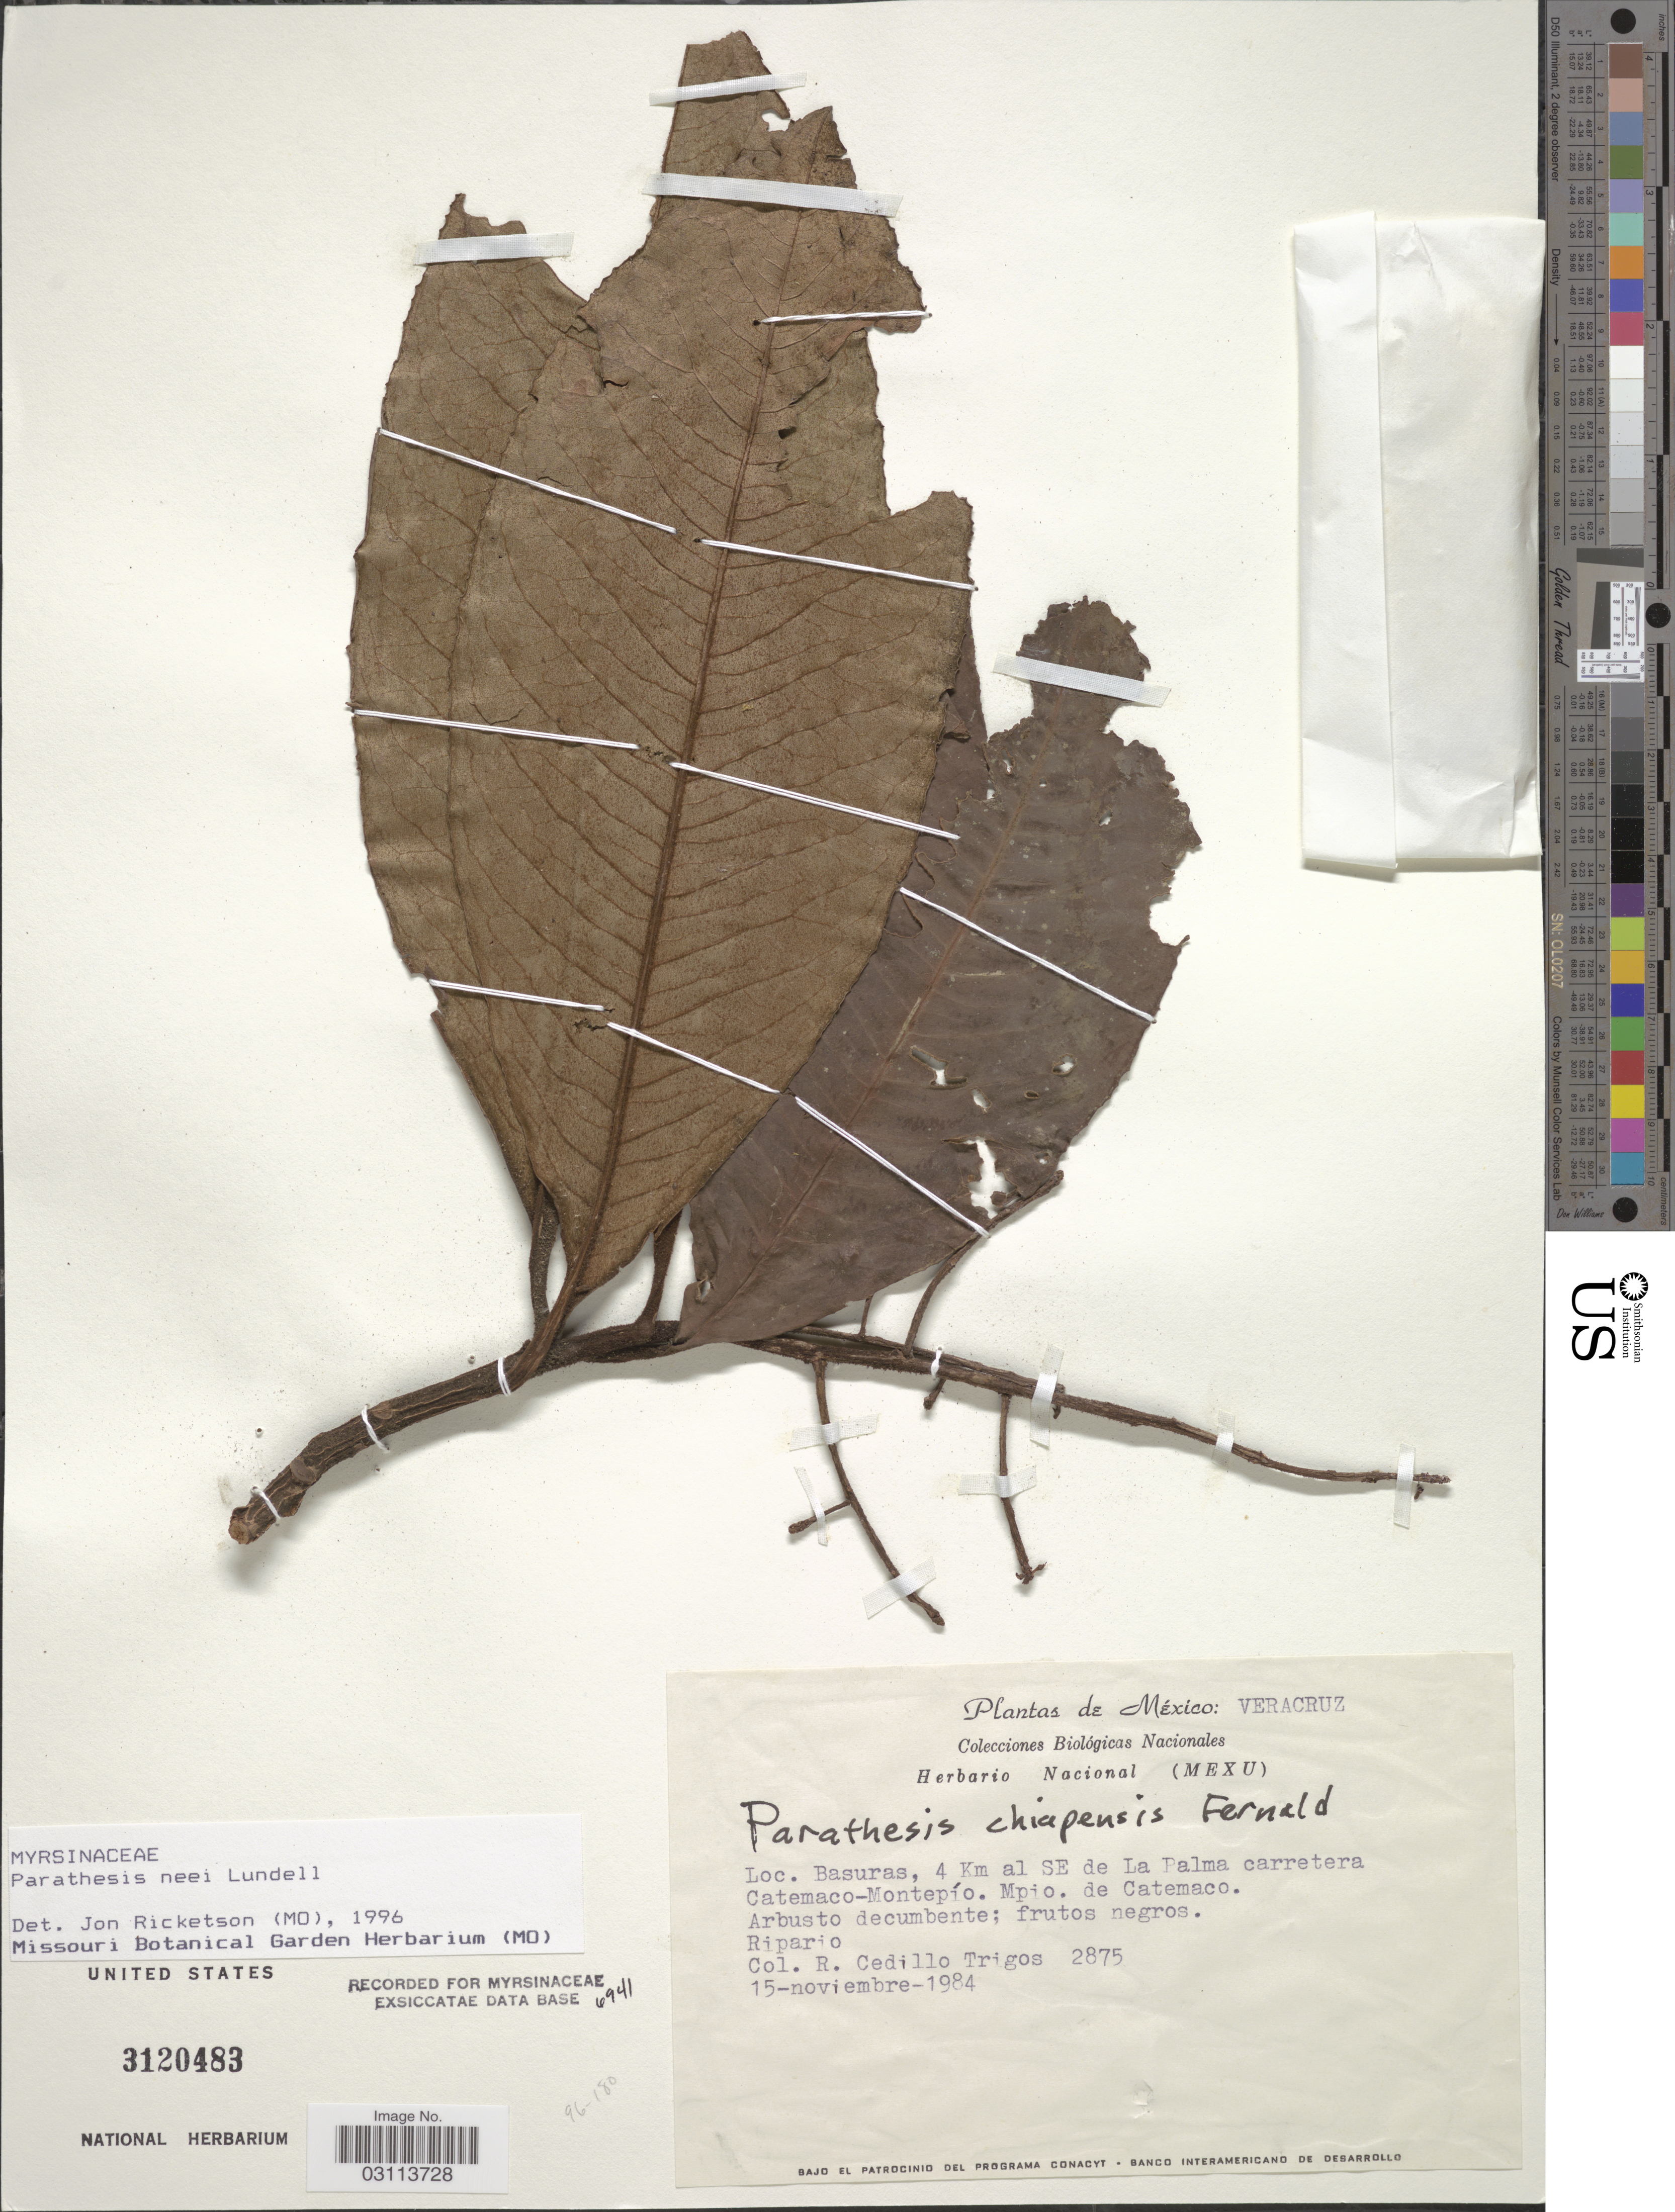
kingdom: Plantae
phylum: Tracheophyta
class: Magnoliopsida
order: Ericales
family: Primulaceae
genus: Parathesis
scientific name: Parathesis neei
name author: Lundell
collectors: R. CedilloT.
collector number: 2875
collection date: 1984-11-15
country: Mexico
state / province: Veracruz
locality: Veracruz. Basuras, 4 Km al SE de La Palma carretera Catemaco-Montepío. Mpio. de Catemaco.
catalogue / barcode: US 3120483